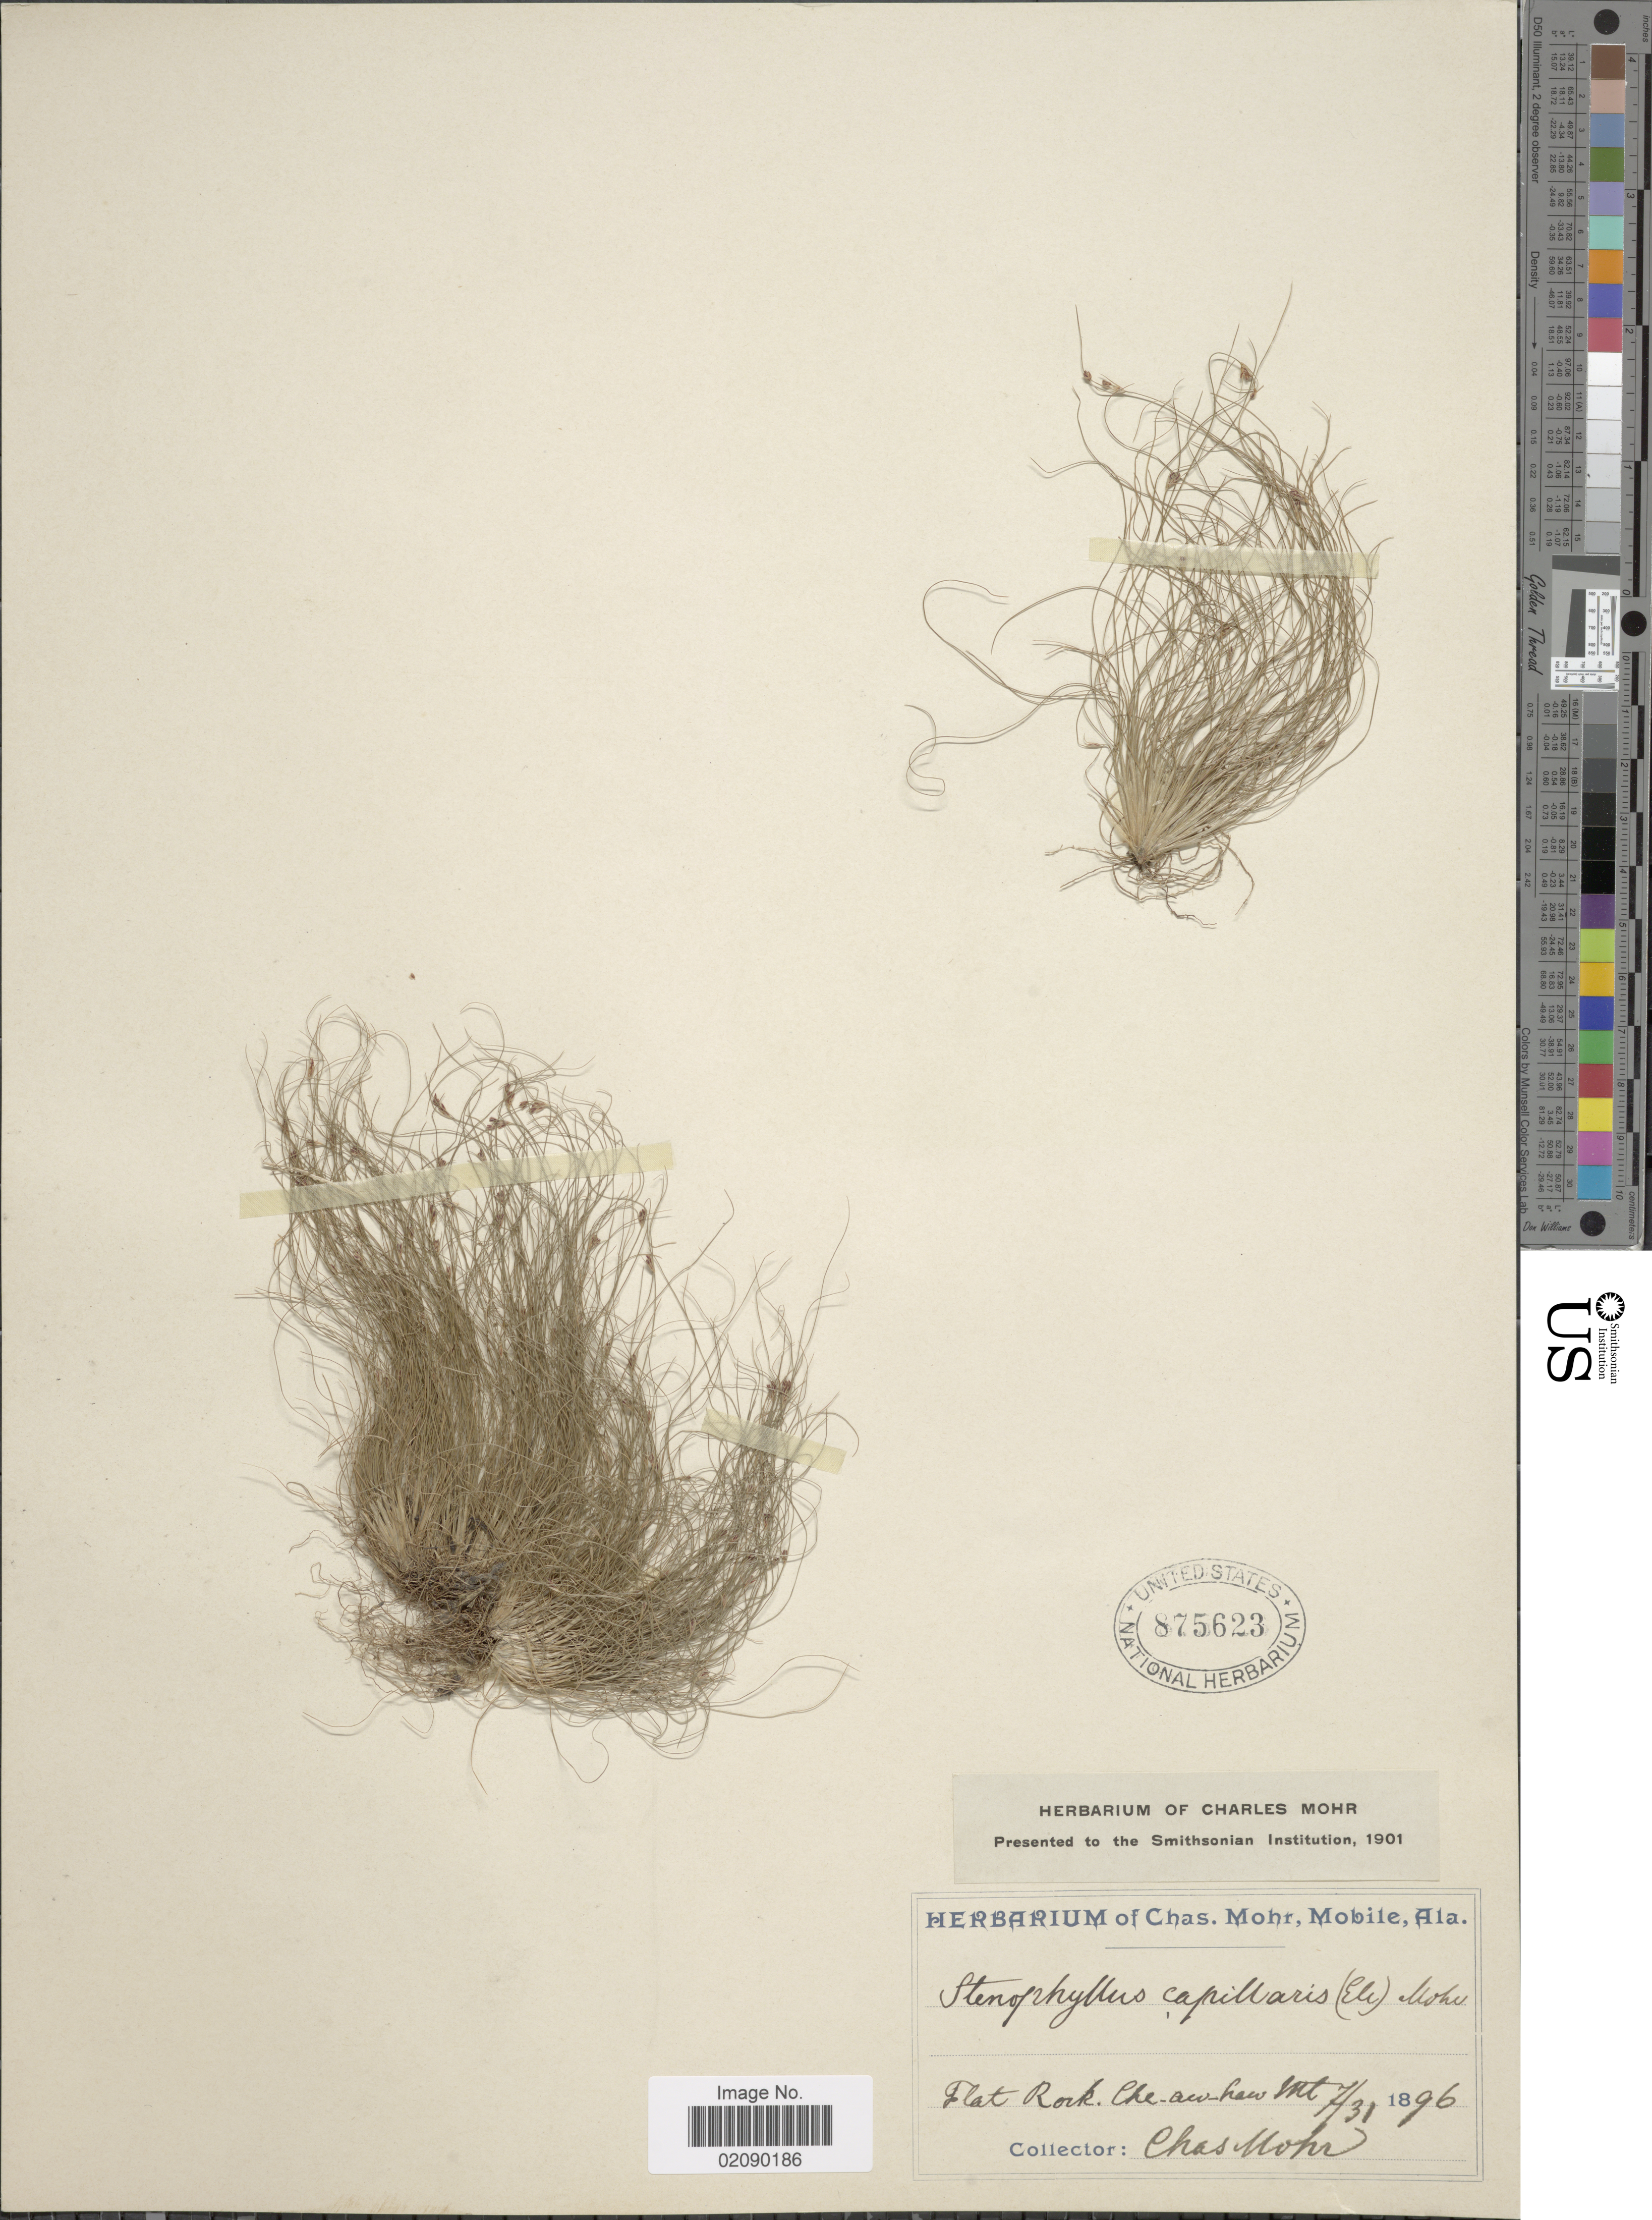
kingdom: Plantae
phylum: Tracheophyta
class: Liliopsida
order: Poales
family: Cyperaceae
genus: Bulbostylis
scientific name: Bulbostylis capillaris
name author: (L.) Kunth ex C.B. Clarke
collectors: C. T. Mohr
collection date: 1896-07-31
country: United States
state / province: Alabama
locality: Flat Rock. Che-aw-Law Mt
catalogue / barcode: US 875623